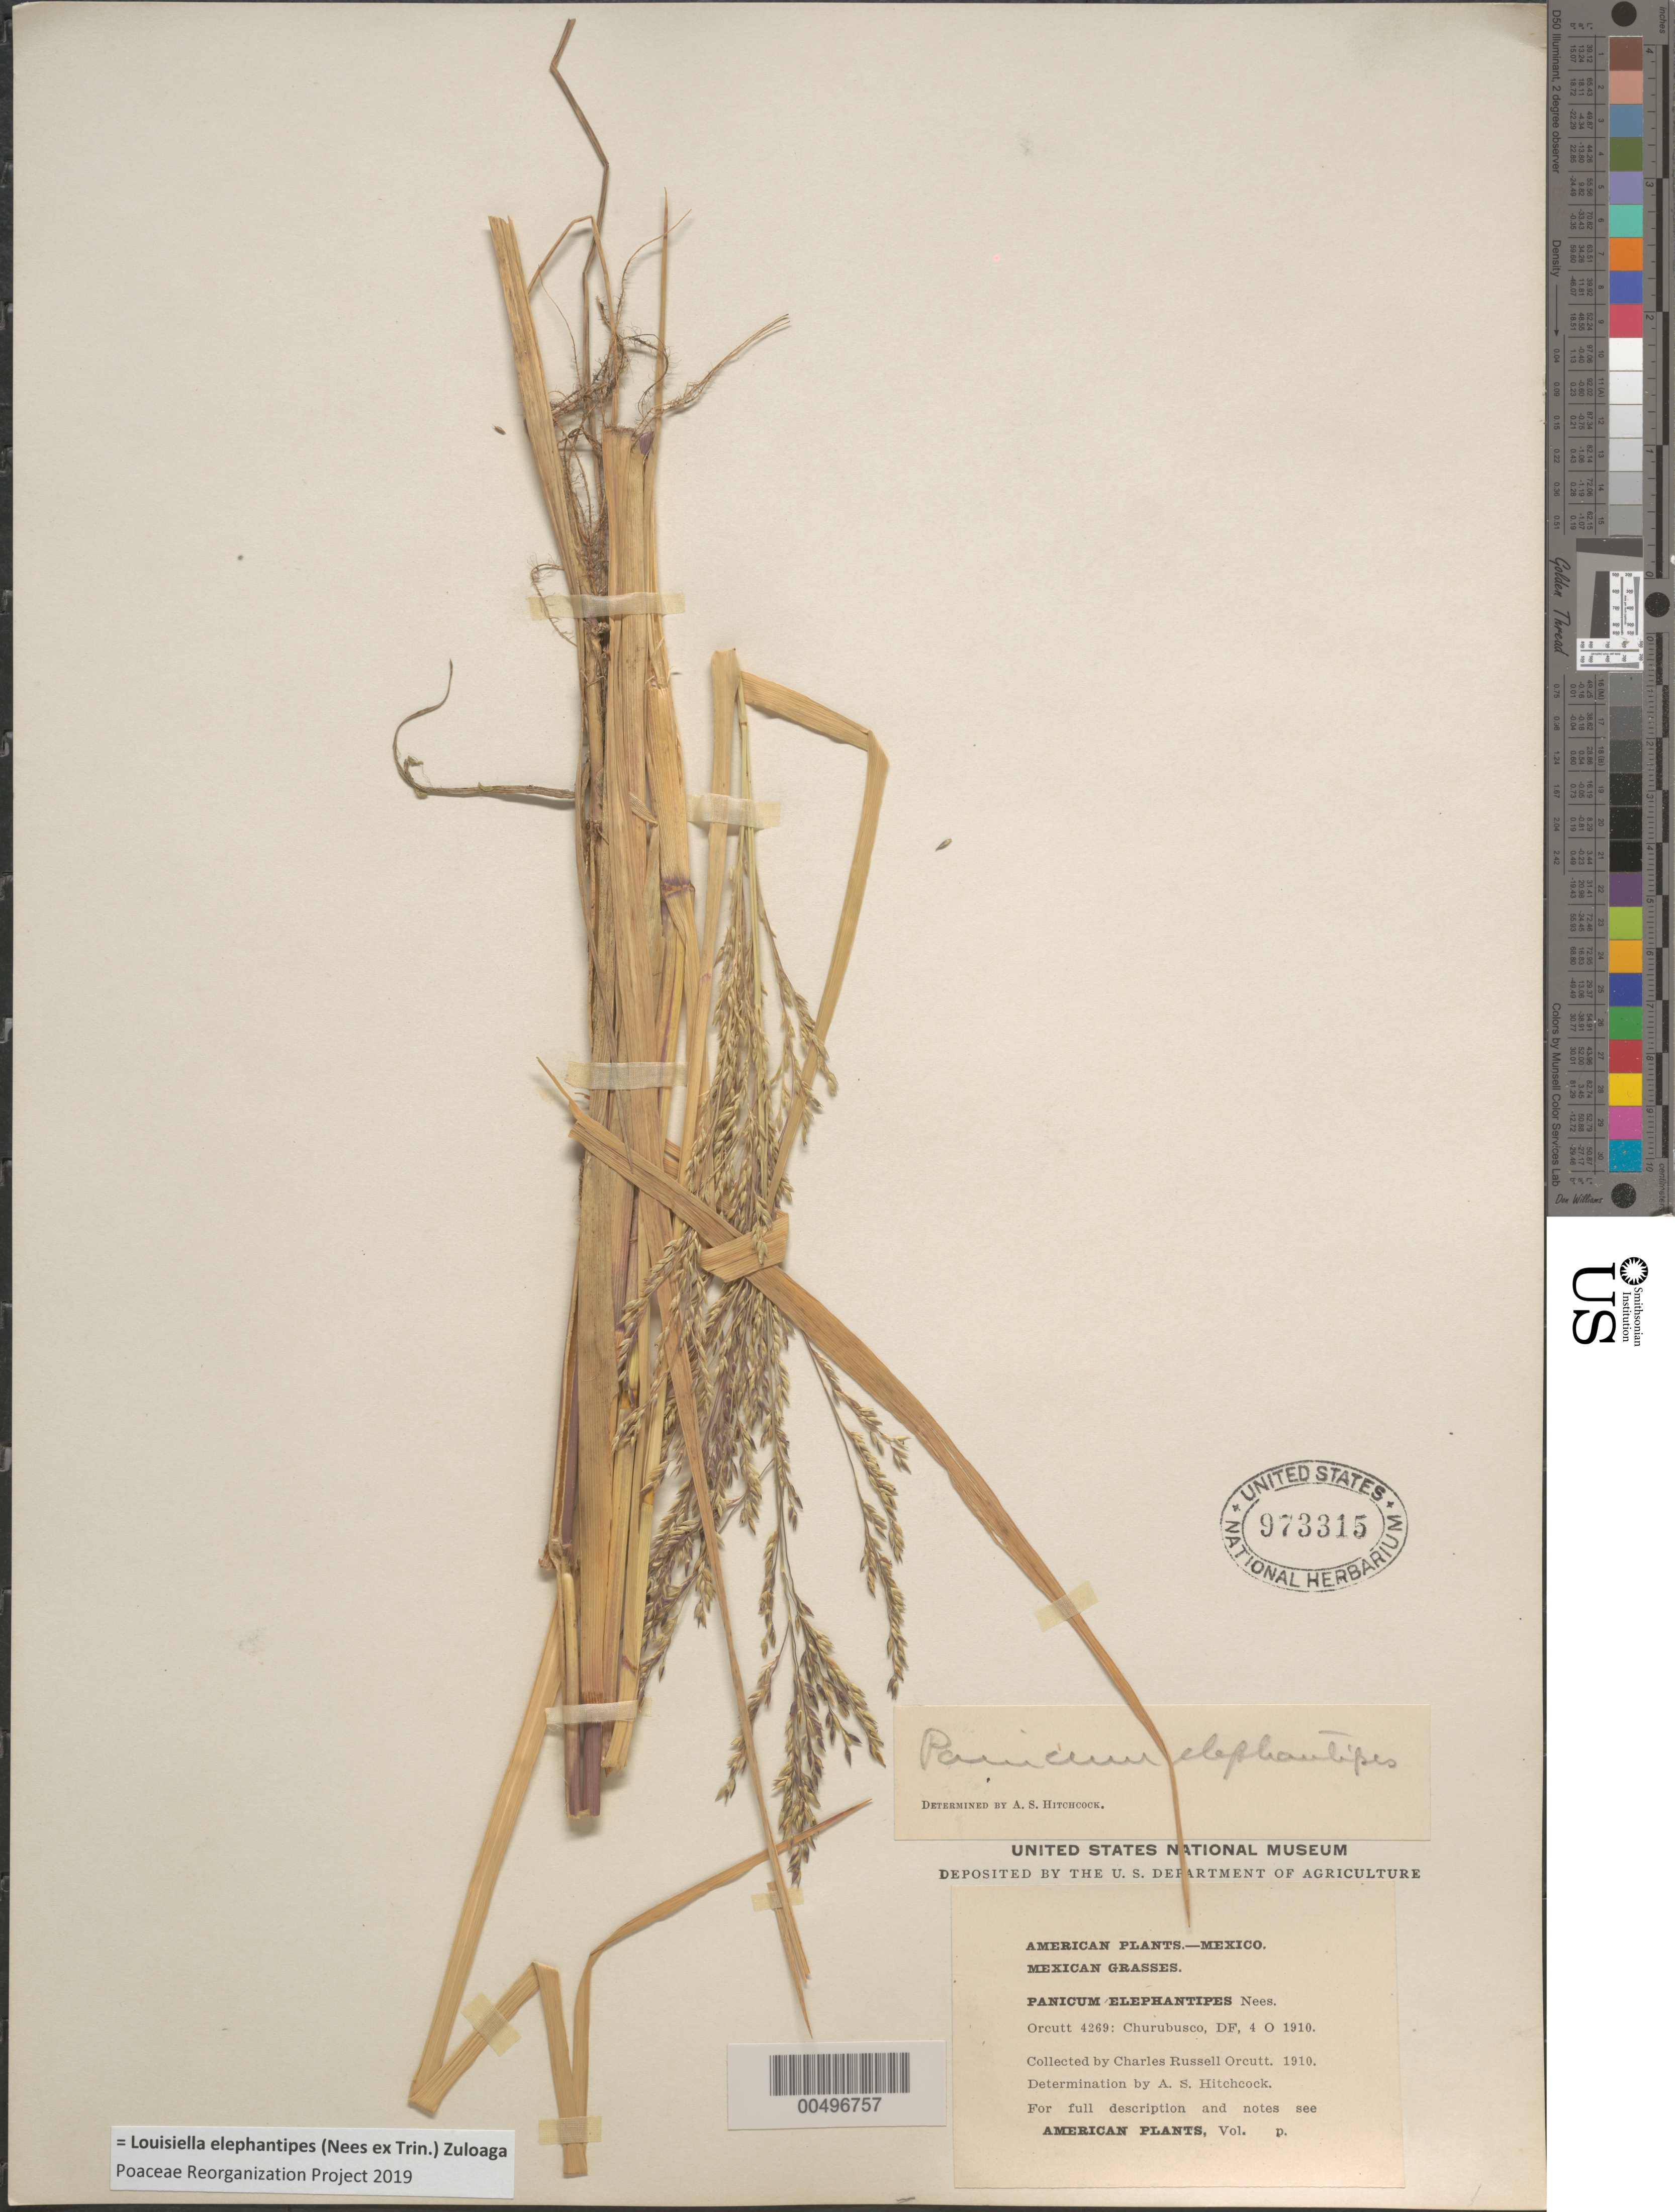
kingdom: Plantae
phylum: Tracheophyta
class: Liliopsida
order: Poales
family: Poaceae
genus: Panicum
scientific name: Panicum sucosum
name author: Hitchc. & Chase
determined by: Hitchcock, Albert S.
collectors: C. R. Orcutt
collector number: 4269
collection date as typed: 4 Oct 1910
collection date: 1910-10-04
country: Mexico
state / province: Distrito Federal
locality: Churubusco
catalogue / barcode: US 973315